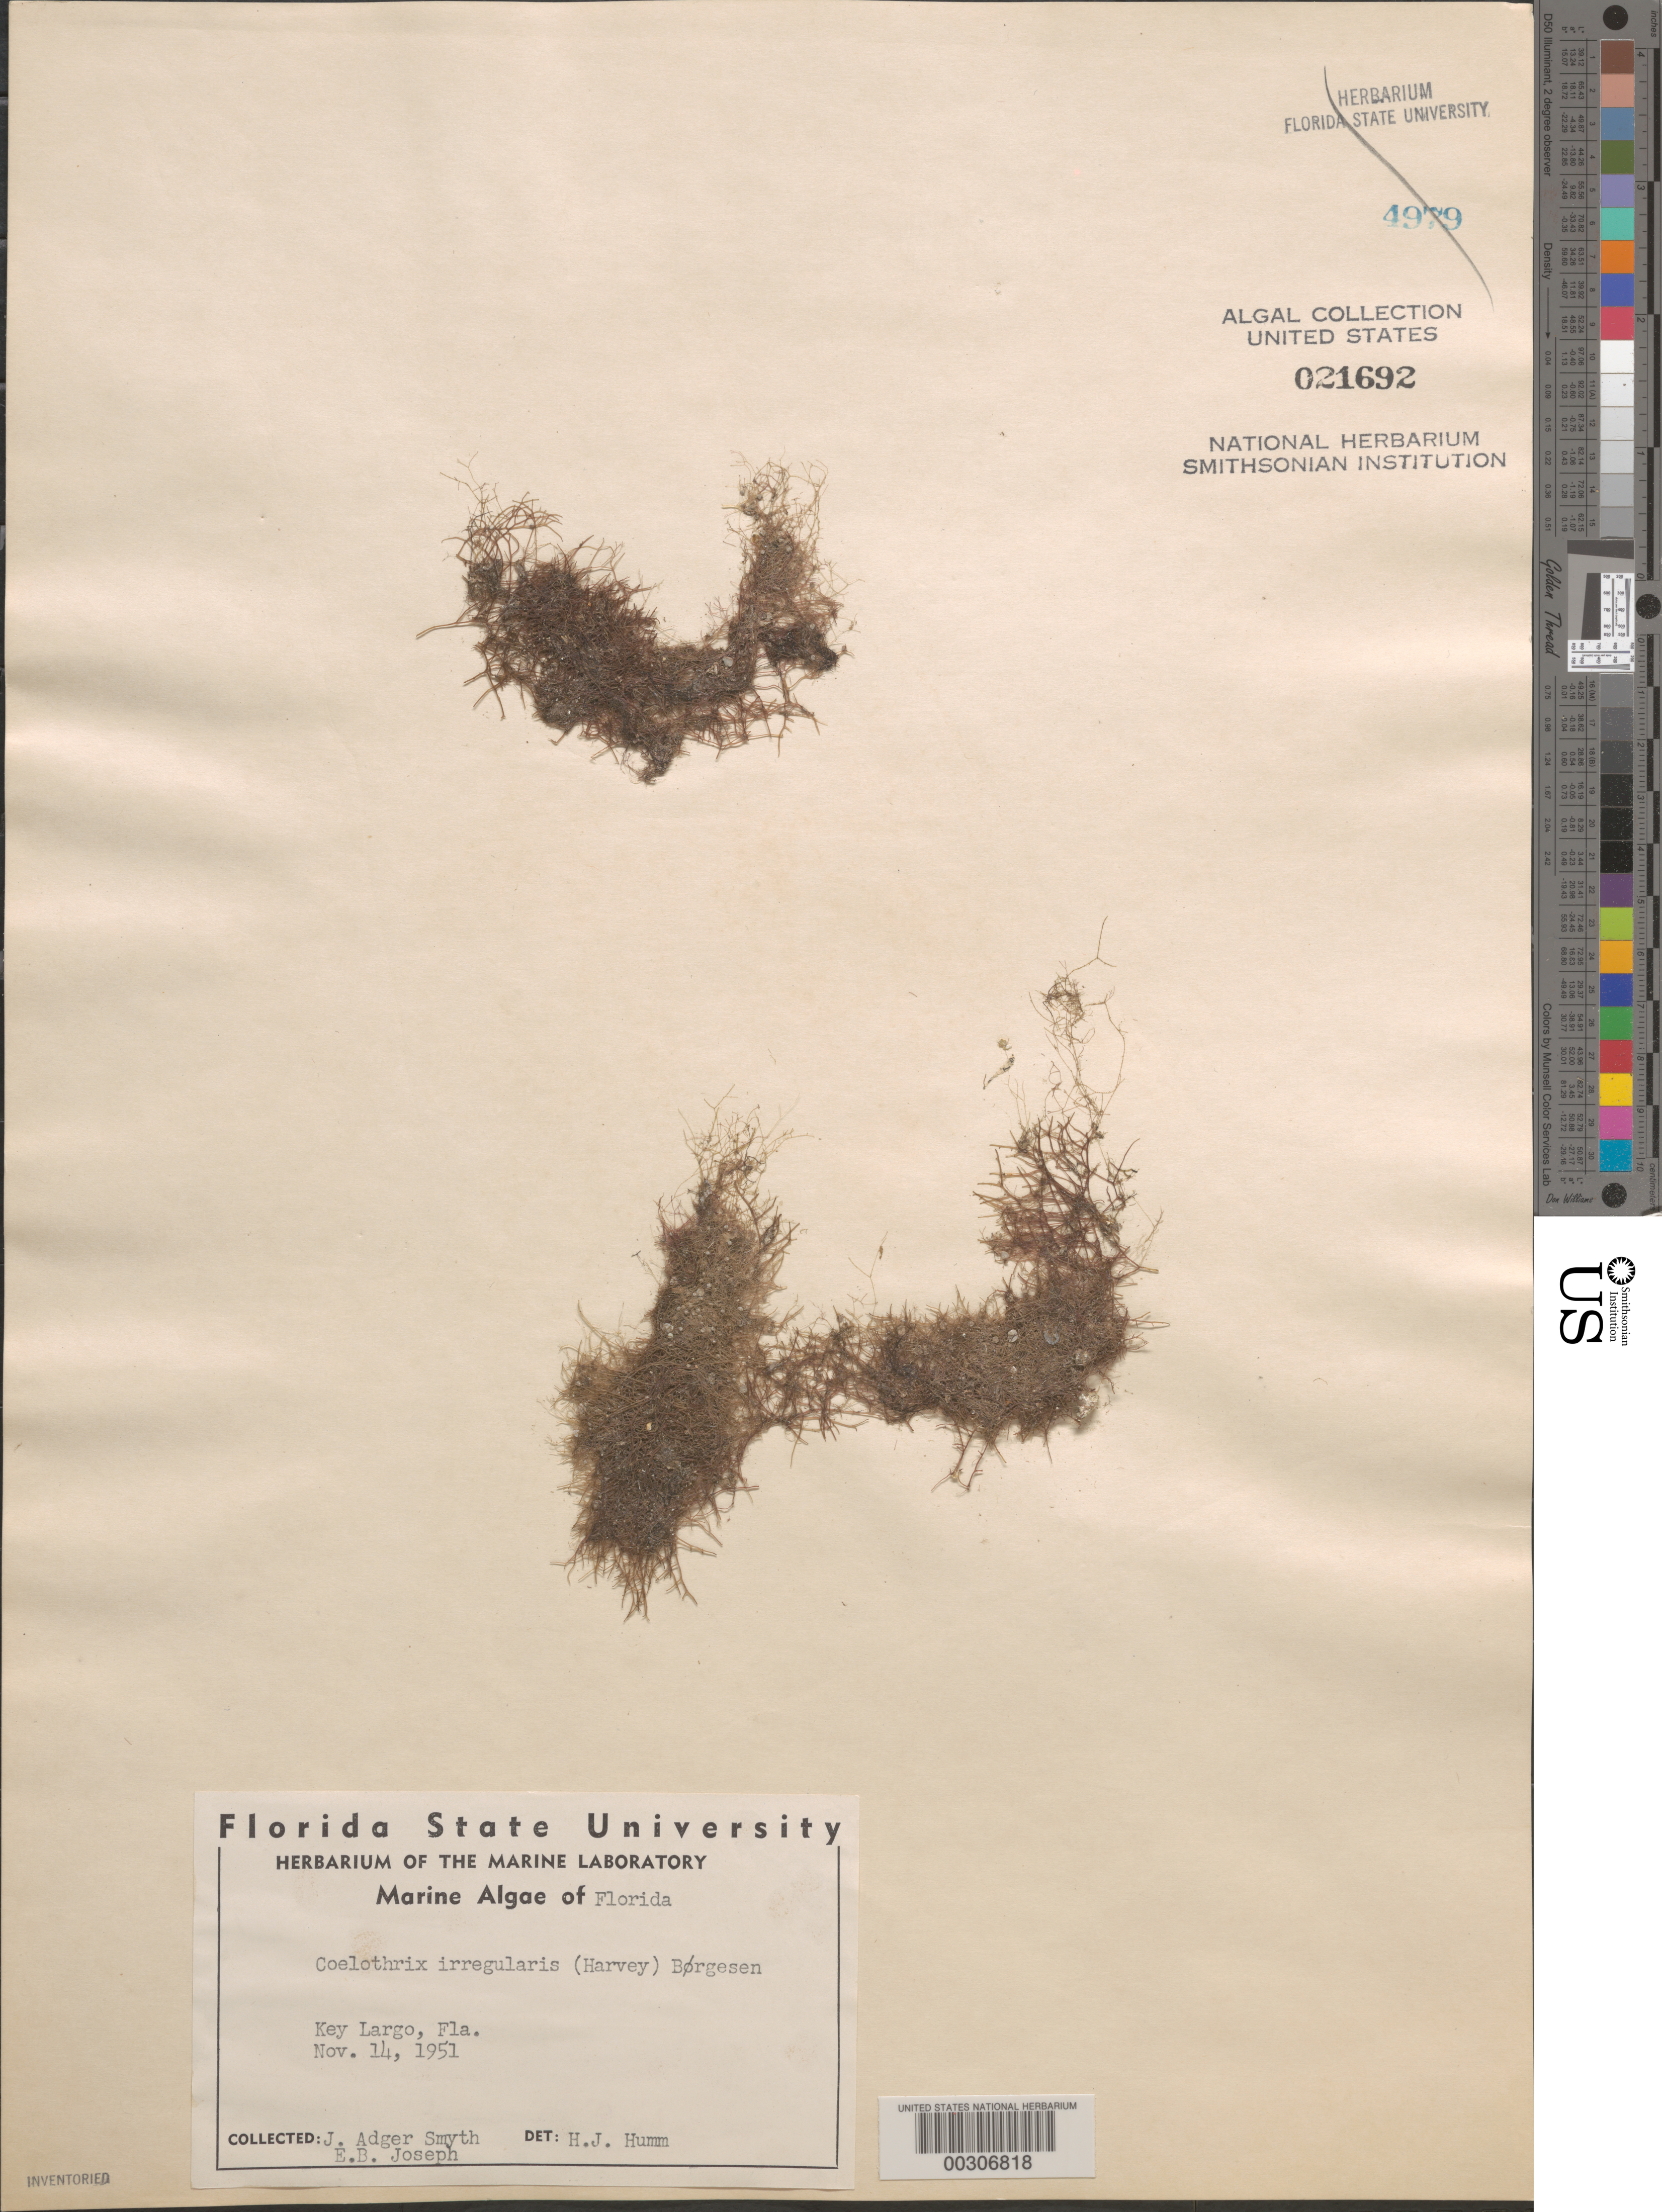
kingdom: Plantae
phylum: Rhodophyta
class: Florideophyceae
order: Rhodymeniales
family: Champiaceae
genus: Coelothrix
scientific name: Coelothrix irregularis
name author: (Harv.) Børgesen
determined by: Humm, Harold J.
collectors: J. Smyth & E. Joseph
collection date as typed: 14 Nov 1951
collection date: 1951-11-14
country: United States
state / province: Florida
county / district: Monroe County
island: Key Largo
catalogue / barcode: US 21692